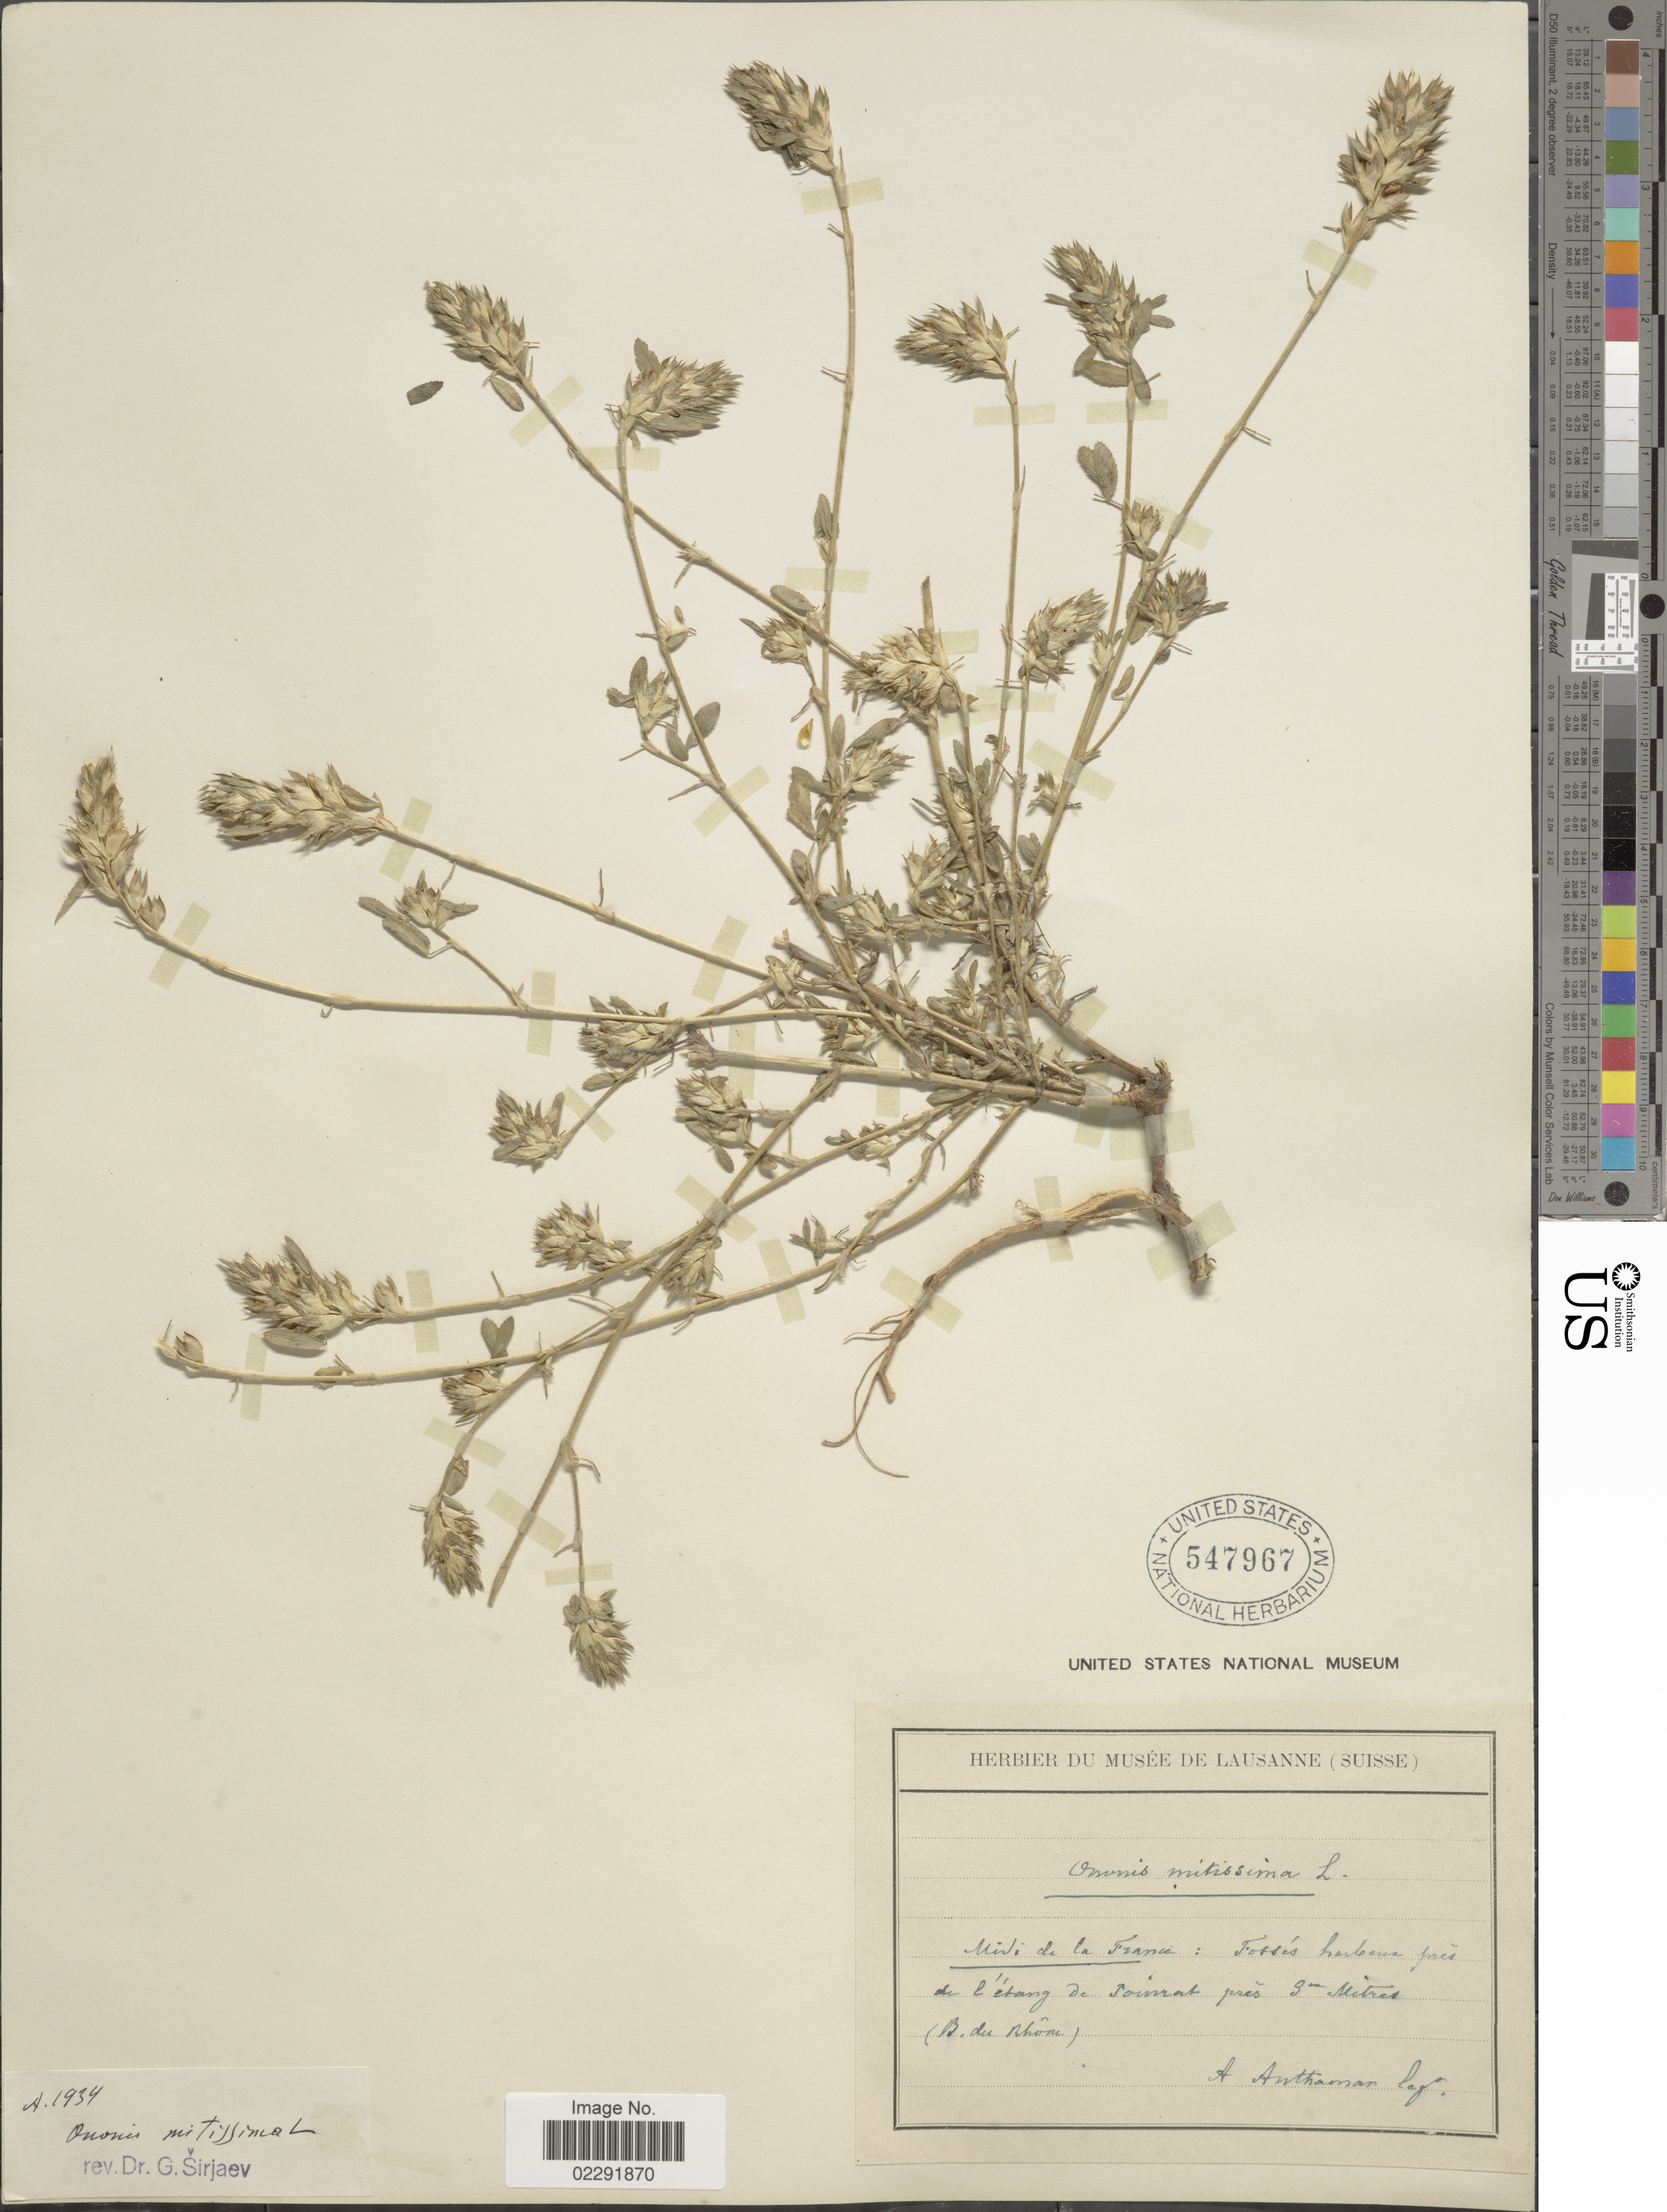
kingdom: Plantae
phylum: Tracheophyta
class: Magnoliopsida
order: Fabales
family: Fabaceae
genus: Ononis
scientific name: Ononis mitissima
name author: L.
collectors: A. Autheman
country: France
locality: Midi de la France: Fosses herbiere pres de l'etang de Toirrat pres Zon Mitres (B. due Rhone). [interpreted]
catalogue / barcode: US 547967